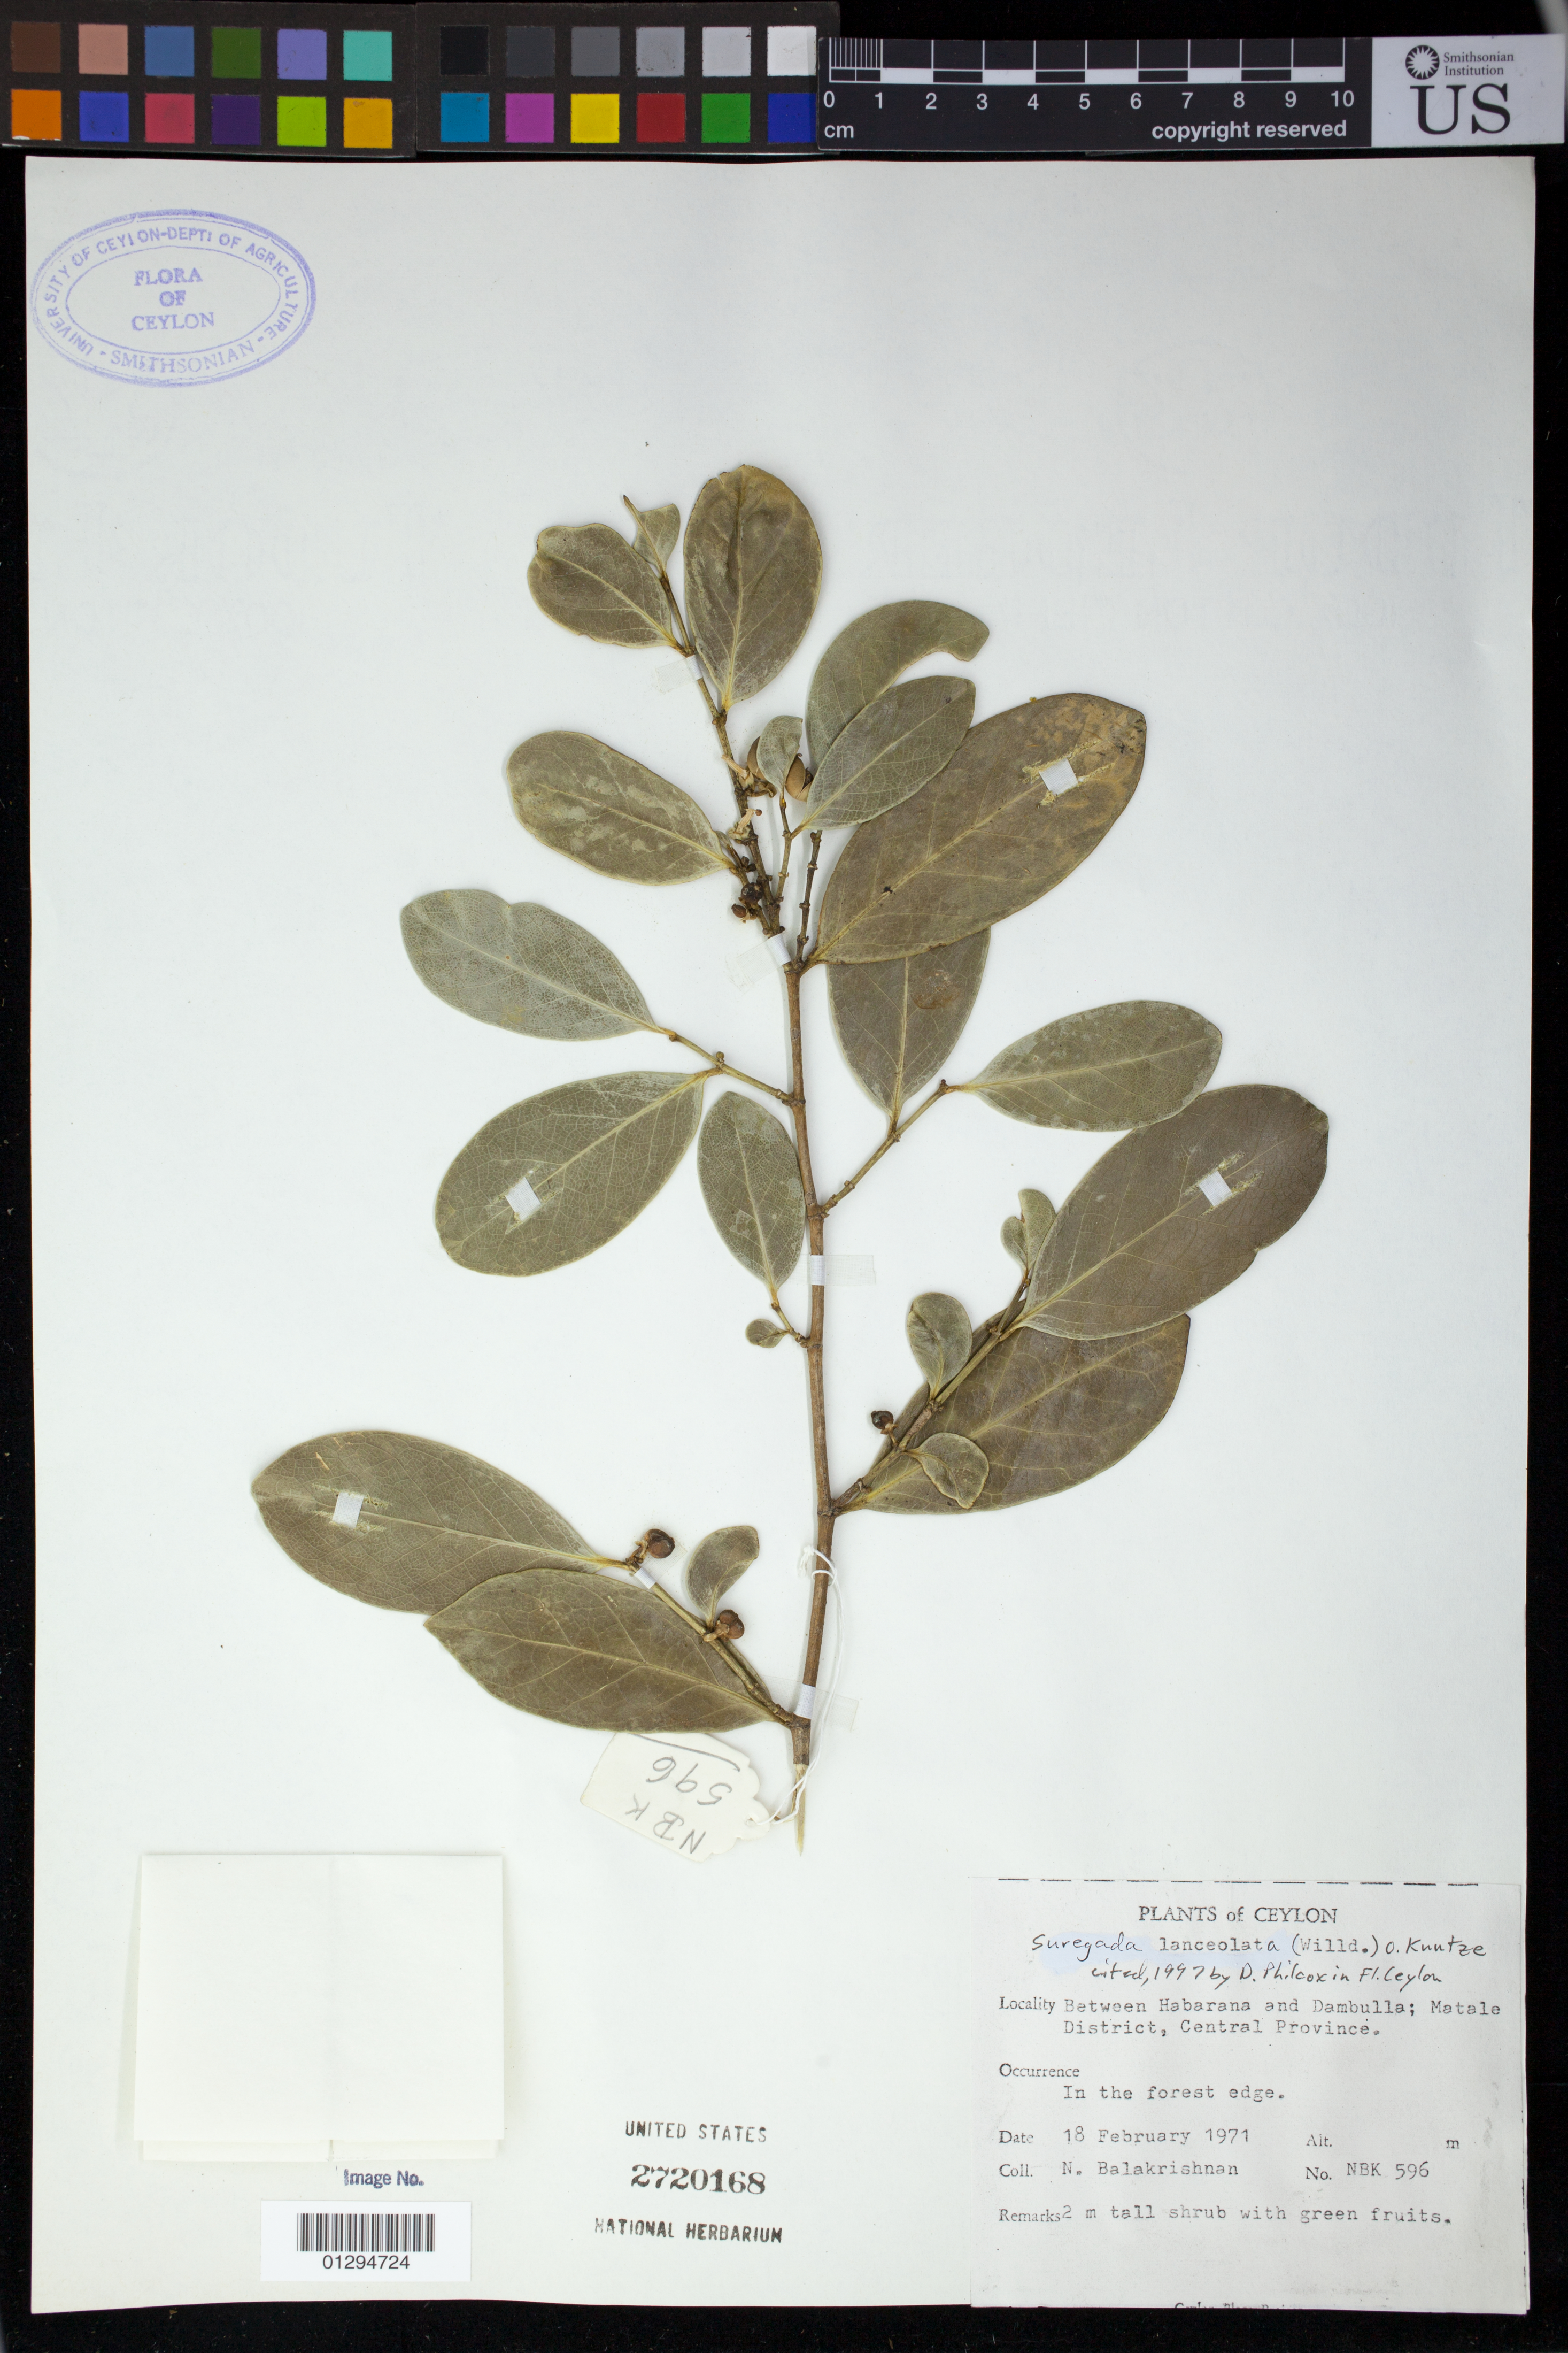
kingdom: Plantae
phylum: Tracheophyta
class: Magnoliopsida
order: Malpighiales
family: Euphorbiaceae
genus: Suregada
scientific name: Suregada lanceolata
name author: (Willd.) Kuntze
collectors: N. Balakrishnan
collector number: NBK 596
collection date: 1971-02-18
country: Sri Lanka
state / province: Central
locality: Between Habarana and Dambulla; Matale District.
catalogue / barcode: US 2720168